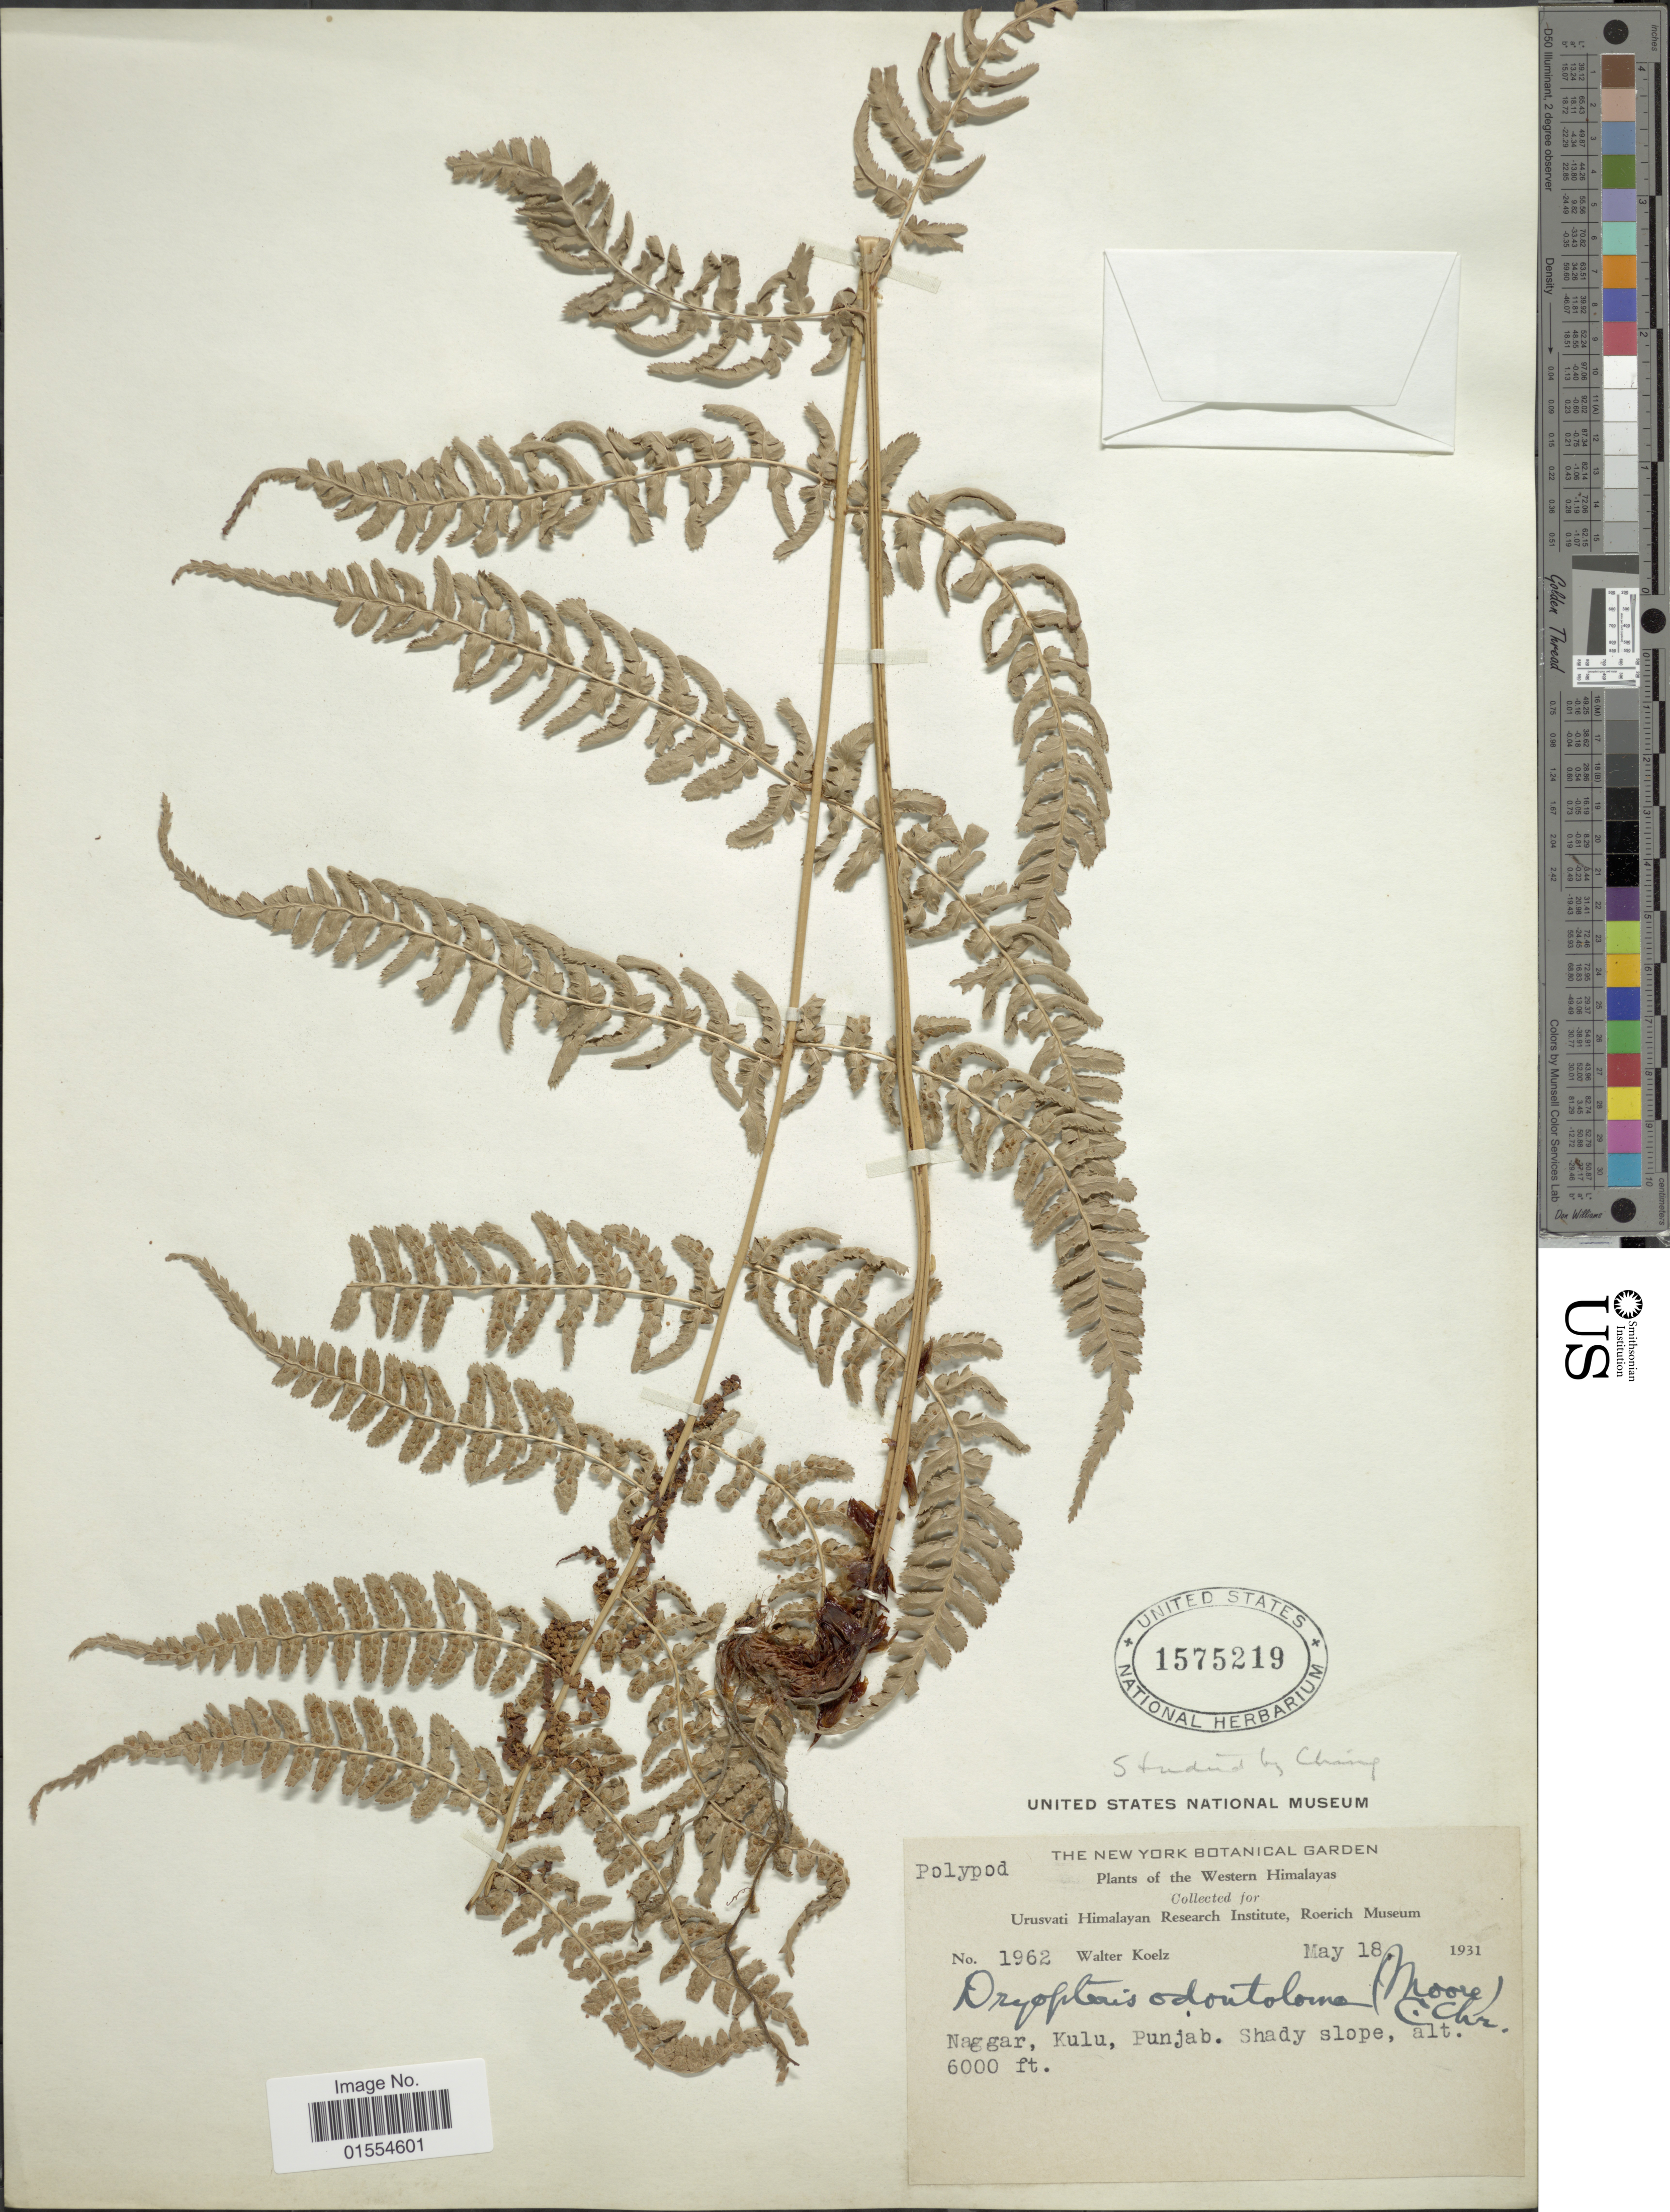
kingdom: Plantae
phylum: Tracheophyta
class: Polypodiopsida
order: Polypodiales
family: Dryopteridaceae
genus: Dryopteris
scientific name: Dryopteris odontoloma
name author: (Bedd.) C. Chr.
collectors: W. N. Koelz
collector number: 1962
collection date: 1931-05-18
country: India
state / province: Punjab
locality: Western Himalayas, Naggar, Kulu, Punjab, Shade slope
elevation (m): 1829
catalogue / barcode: US 1575219